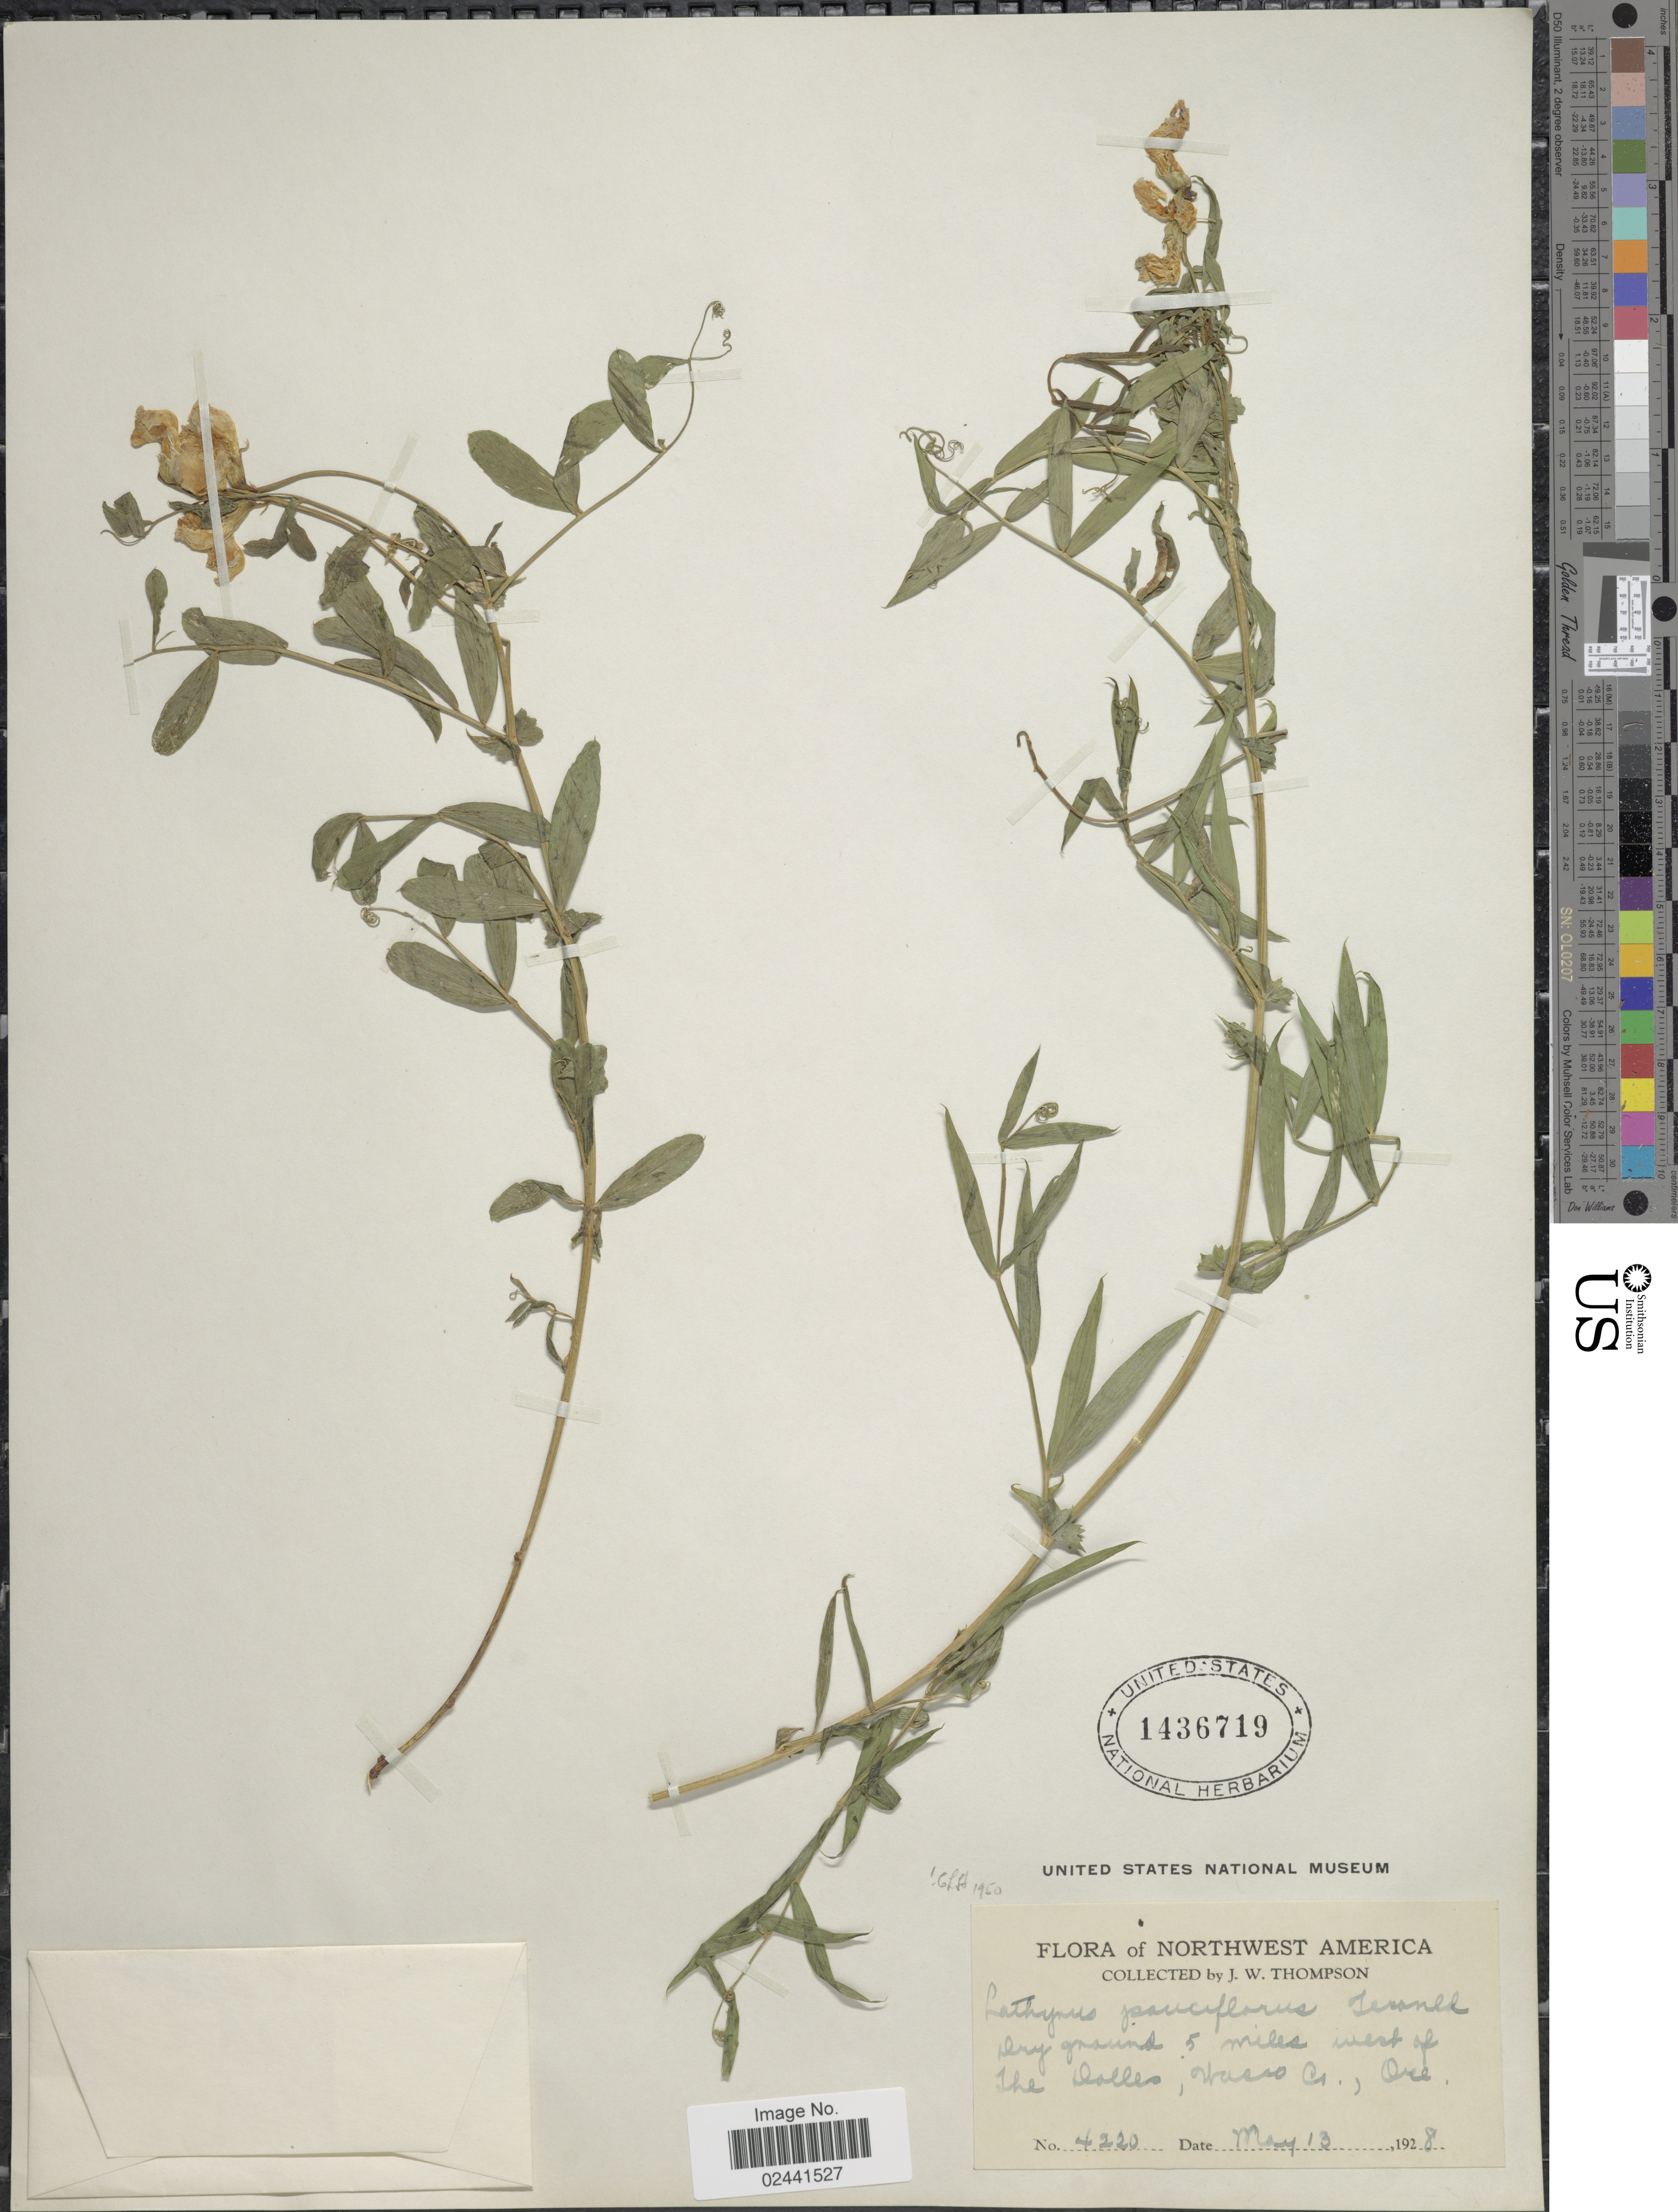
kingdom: Plantae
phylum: Tracheophyta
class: Magnoliopsida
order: Fabales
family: Fabaceae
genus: Lathyrus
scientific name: Lathyrus pauciflorus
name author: Fernald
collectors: J. W. Thompson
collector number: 4220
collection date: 1928-05-13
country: United States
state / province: Oregon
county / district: Wasco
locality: Dry ground 5 miles west of The Dallas, Wasco Co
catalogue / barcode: US 1436719